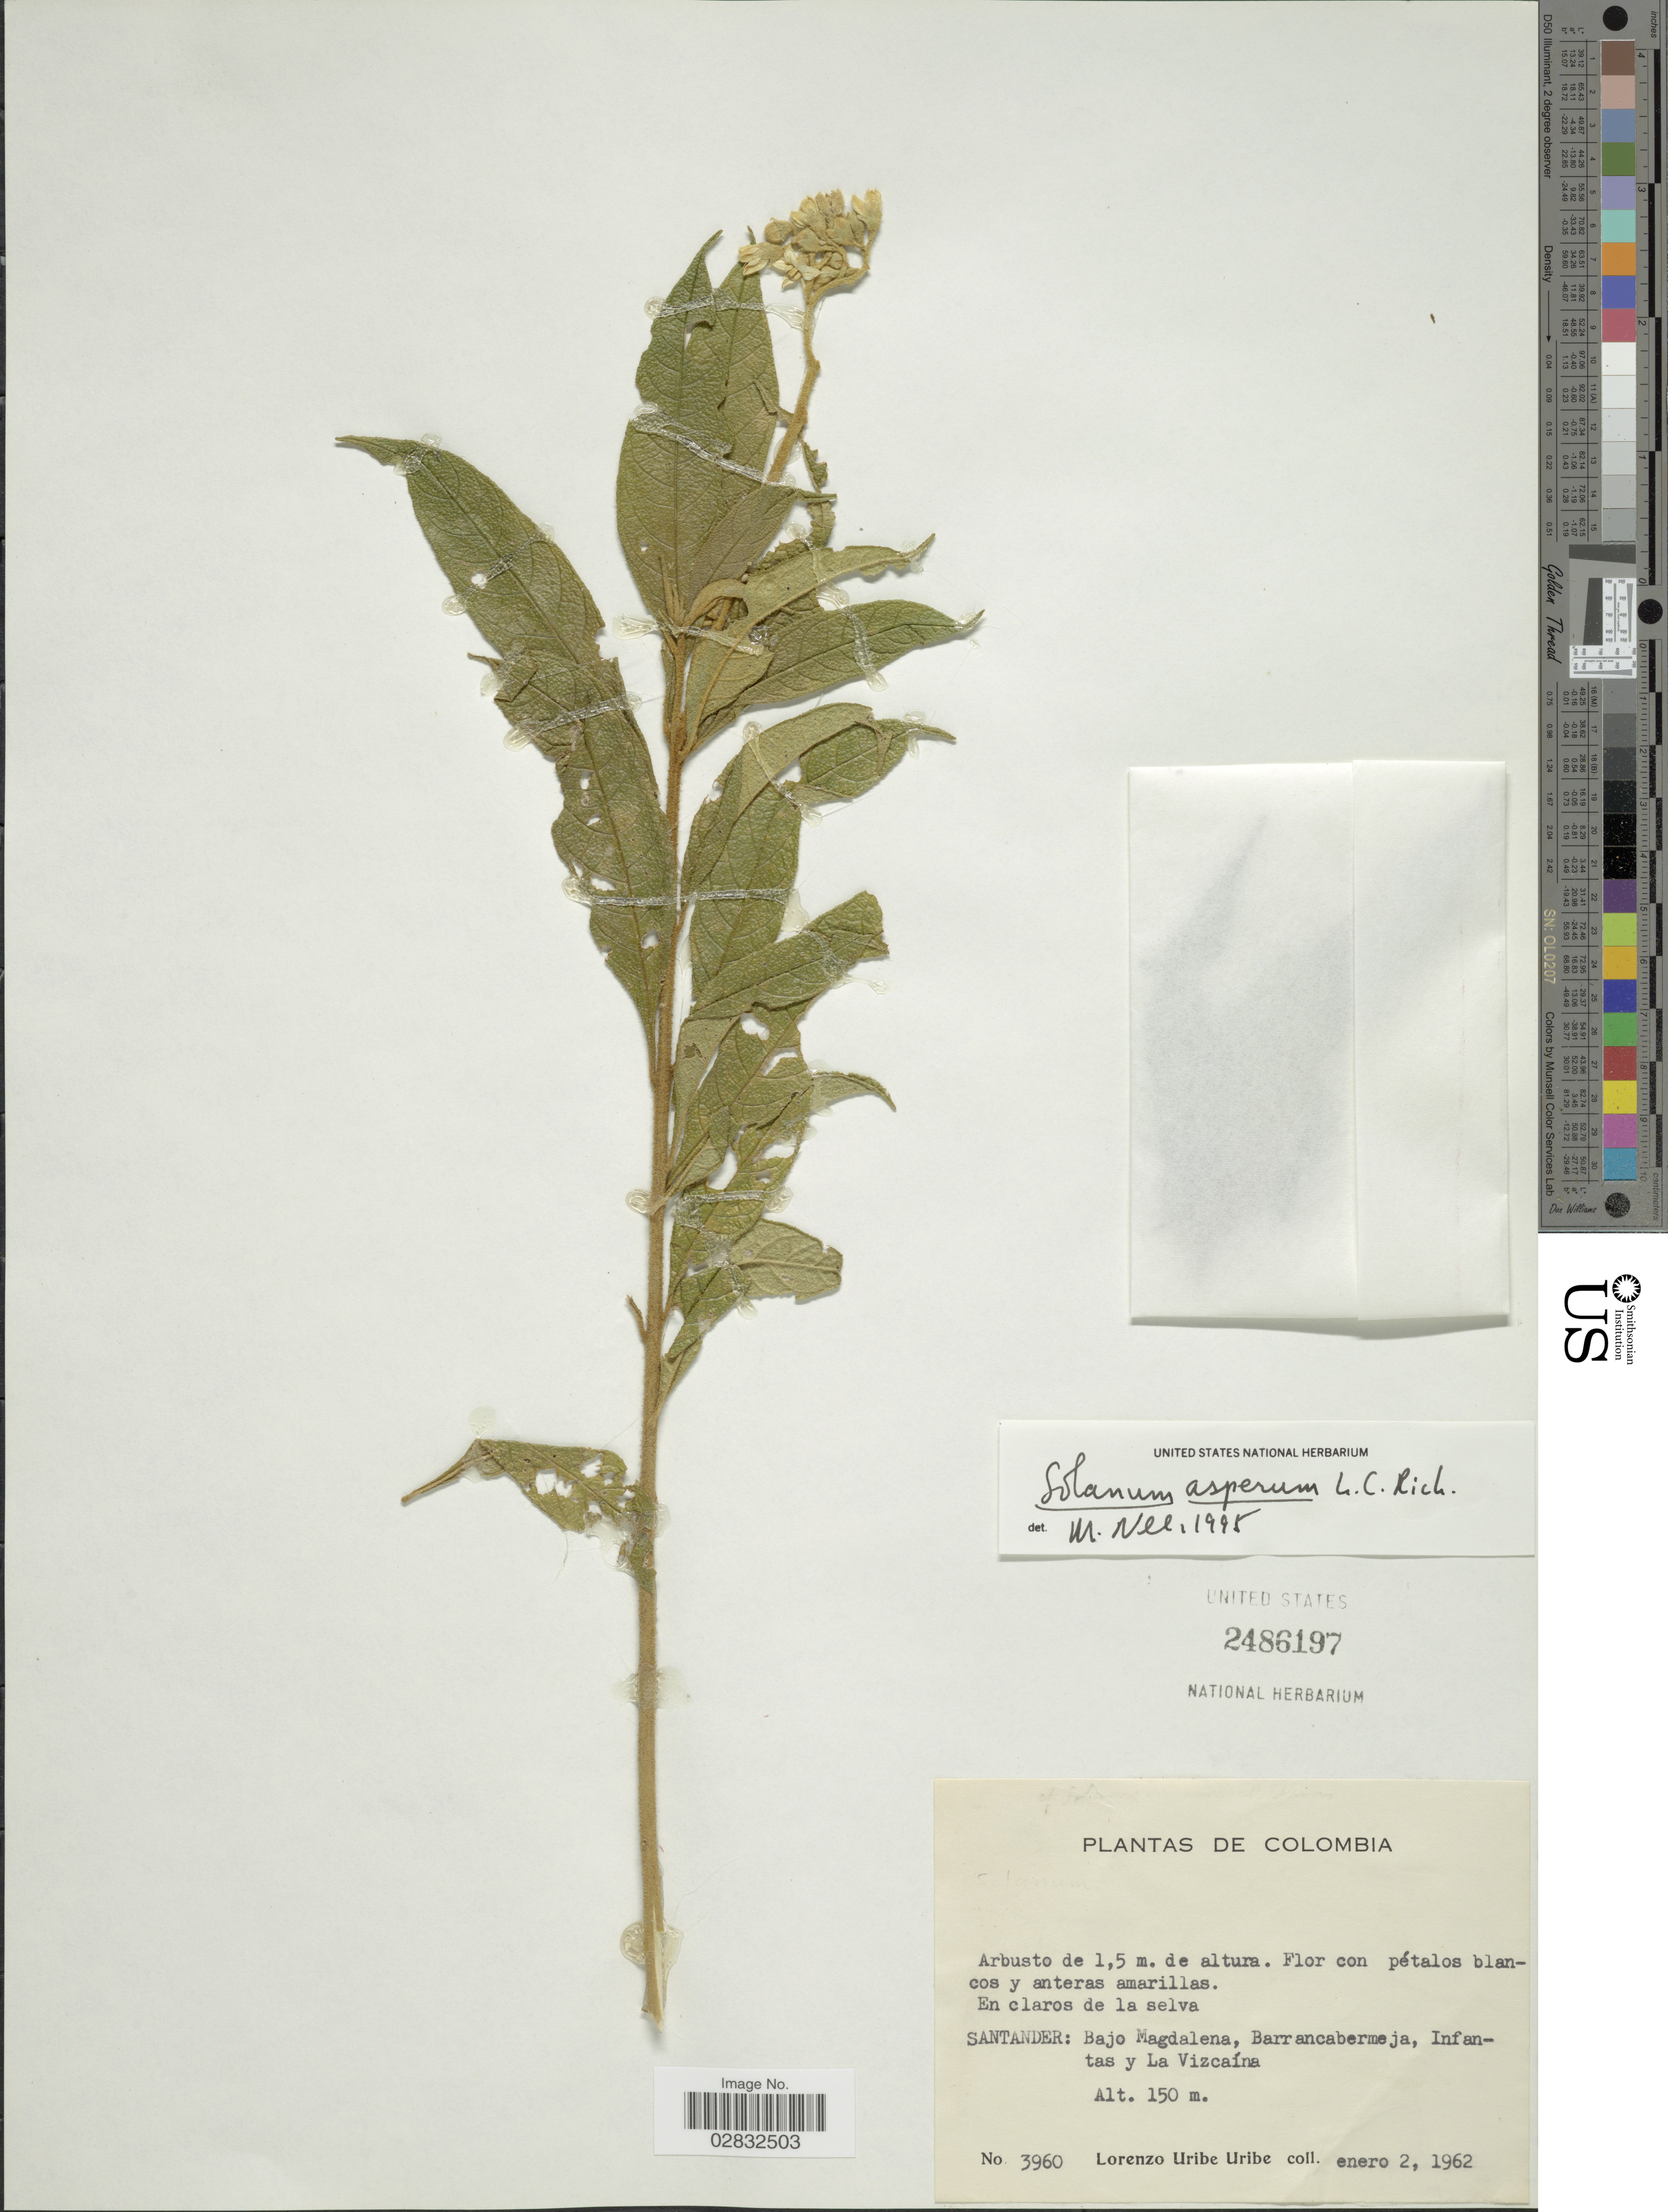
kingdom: Plantae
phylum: Tracheophyta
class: Magnoliopsida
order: Solanales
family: Solanaceae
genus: Solanum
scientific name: Solanum asperum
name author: Rich.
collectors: L. Uribe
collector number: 3960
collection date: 1962-01-02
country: Colombia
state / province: Santander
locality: Bajo Magdalena, Barrancabermeja, Infantas y La Vizcaína.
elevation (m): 150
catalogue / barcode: US 2486197